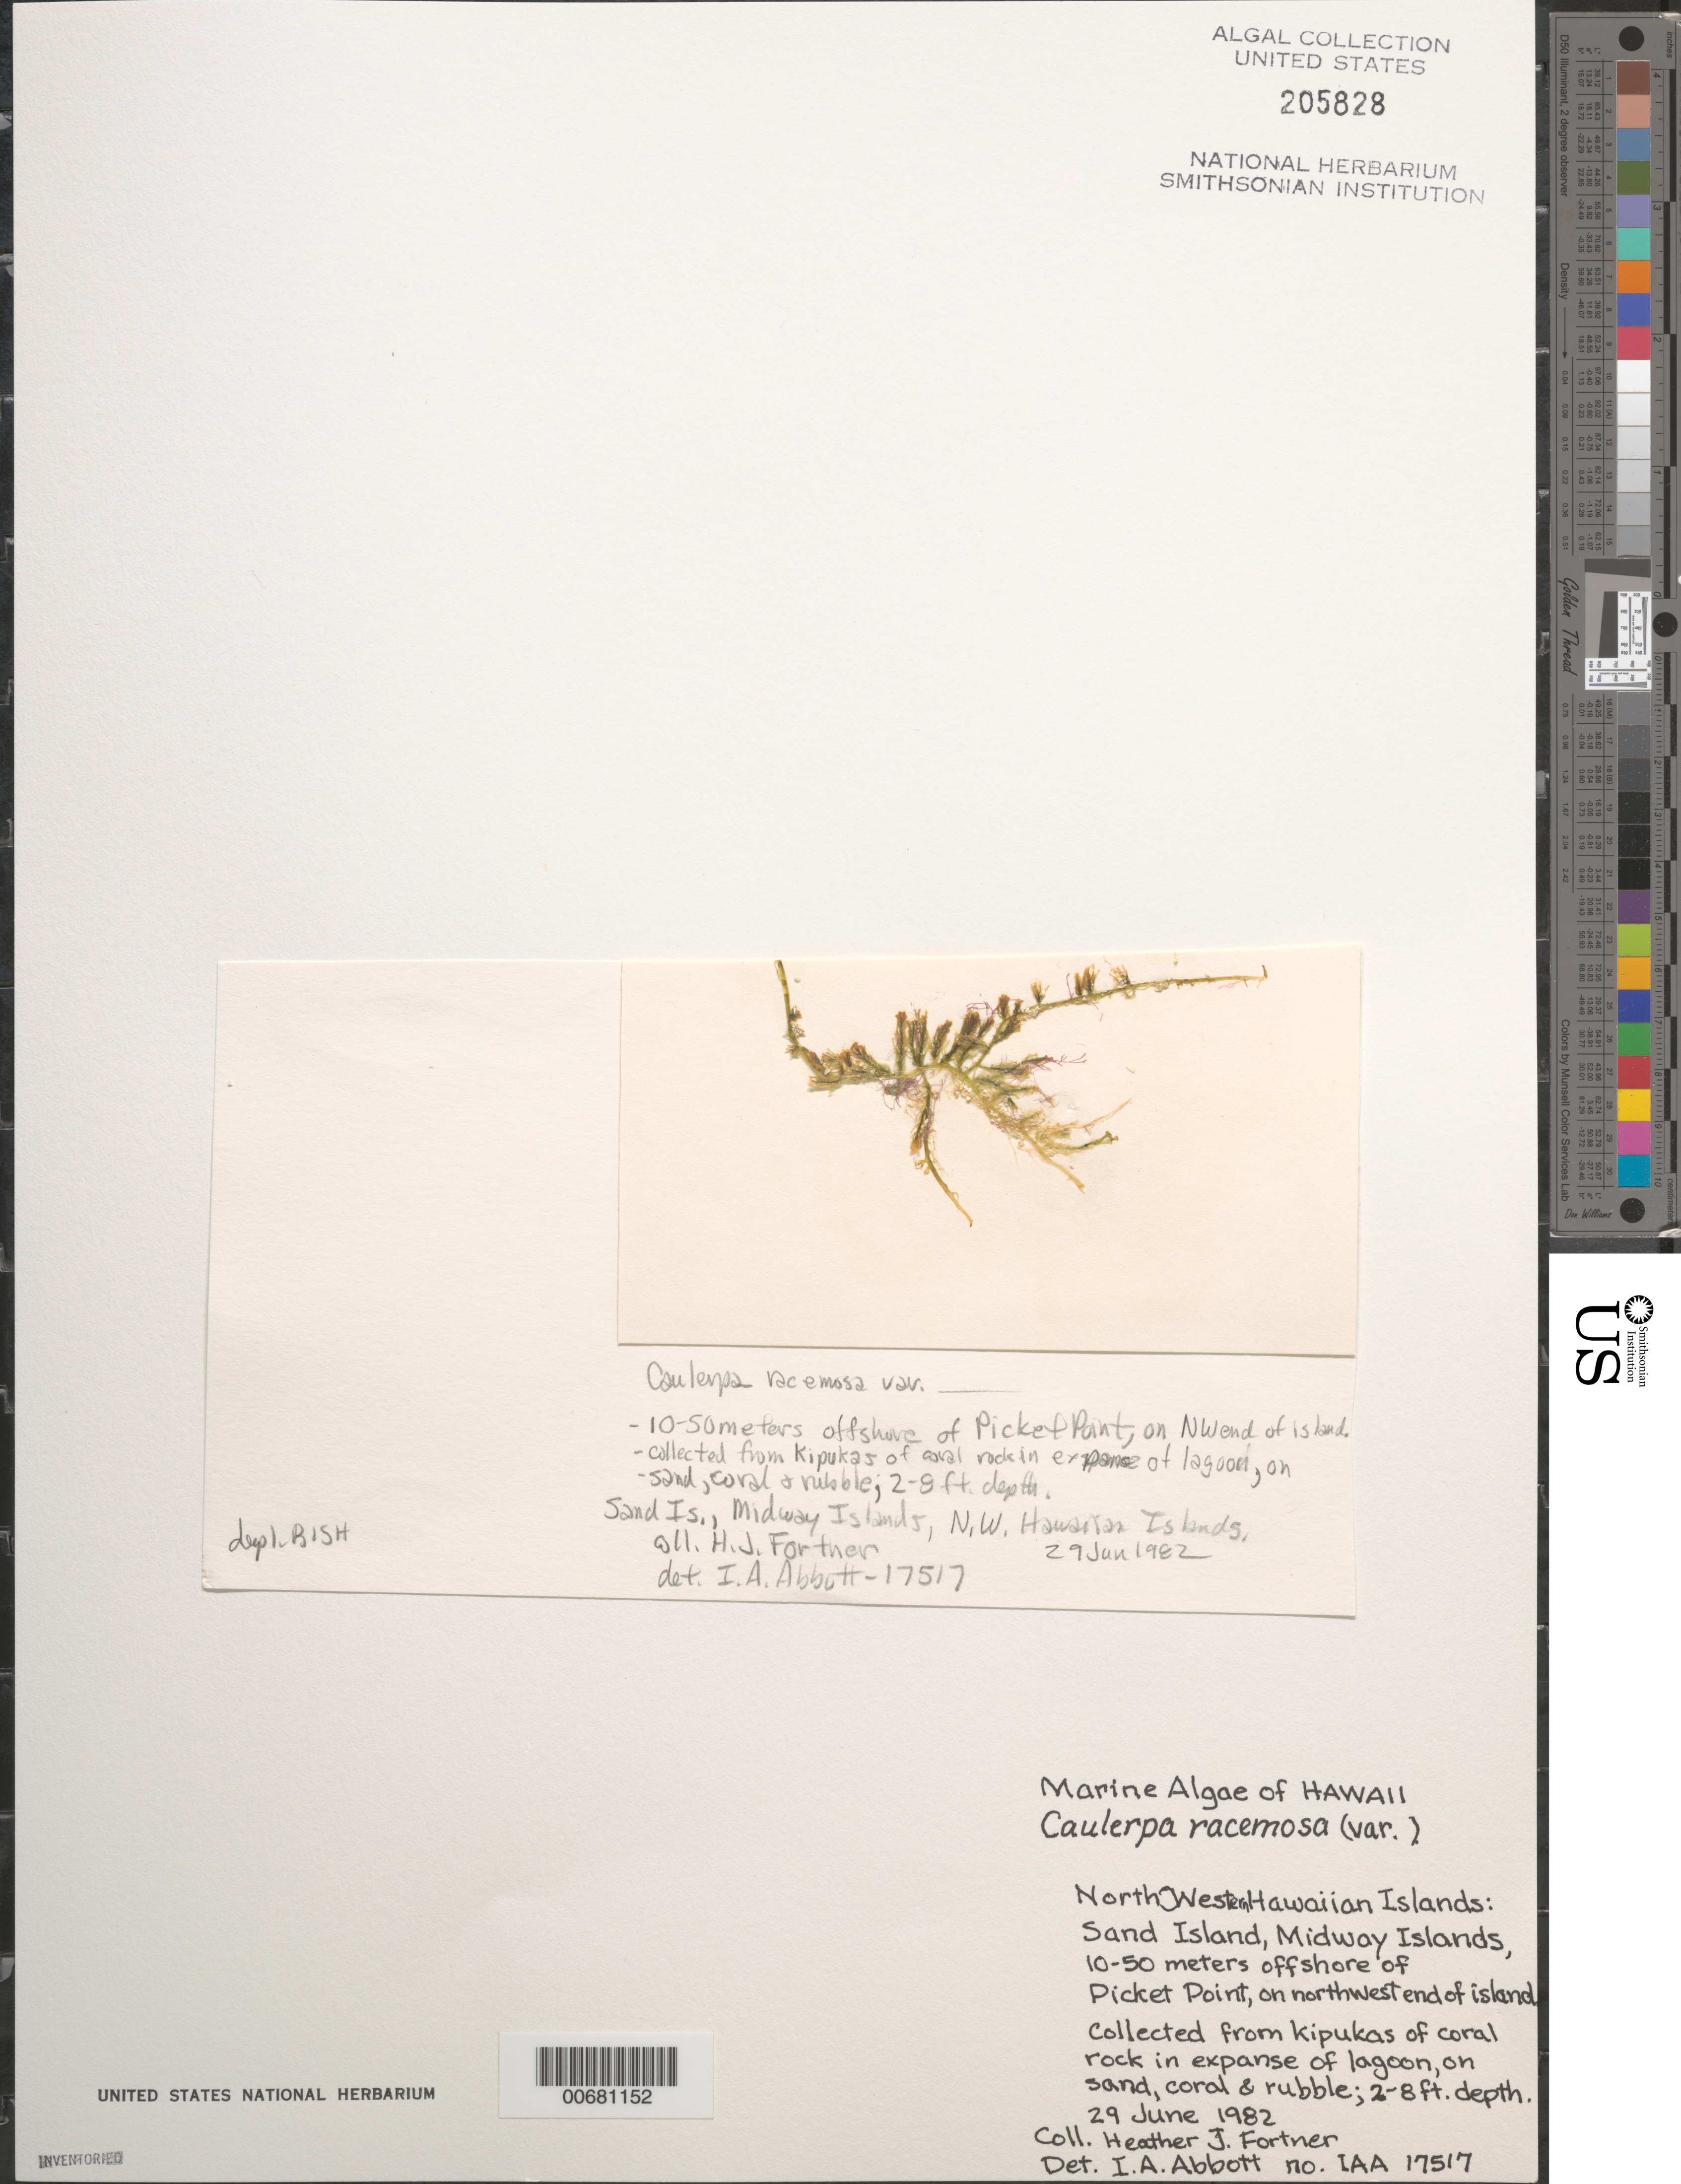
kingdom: Plantae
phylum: Chlorophyta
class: Ulvophyceae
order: Bryopsidales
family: Caulerpaceae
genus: Caulerpa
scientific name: Caulerpa racemosa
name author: (Forssk.) J. Agardh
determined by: Abbott, Isabella A.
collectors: H. Fortner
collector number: IAA 17517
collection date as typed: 29 Jun 1982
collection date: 1982-06-29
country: U.S. Administered Pacific Islands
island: Midway Atoll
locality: Off Picket Point. Sand Islet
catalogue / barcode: US 205828